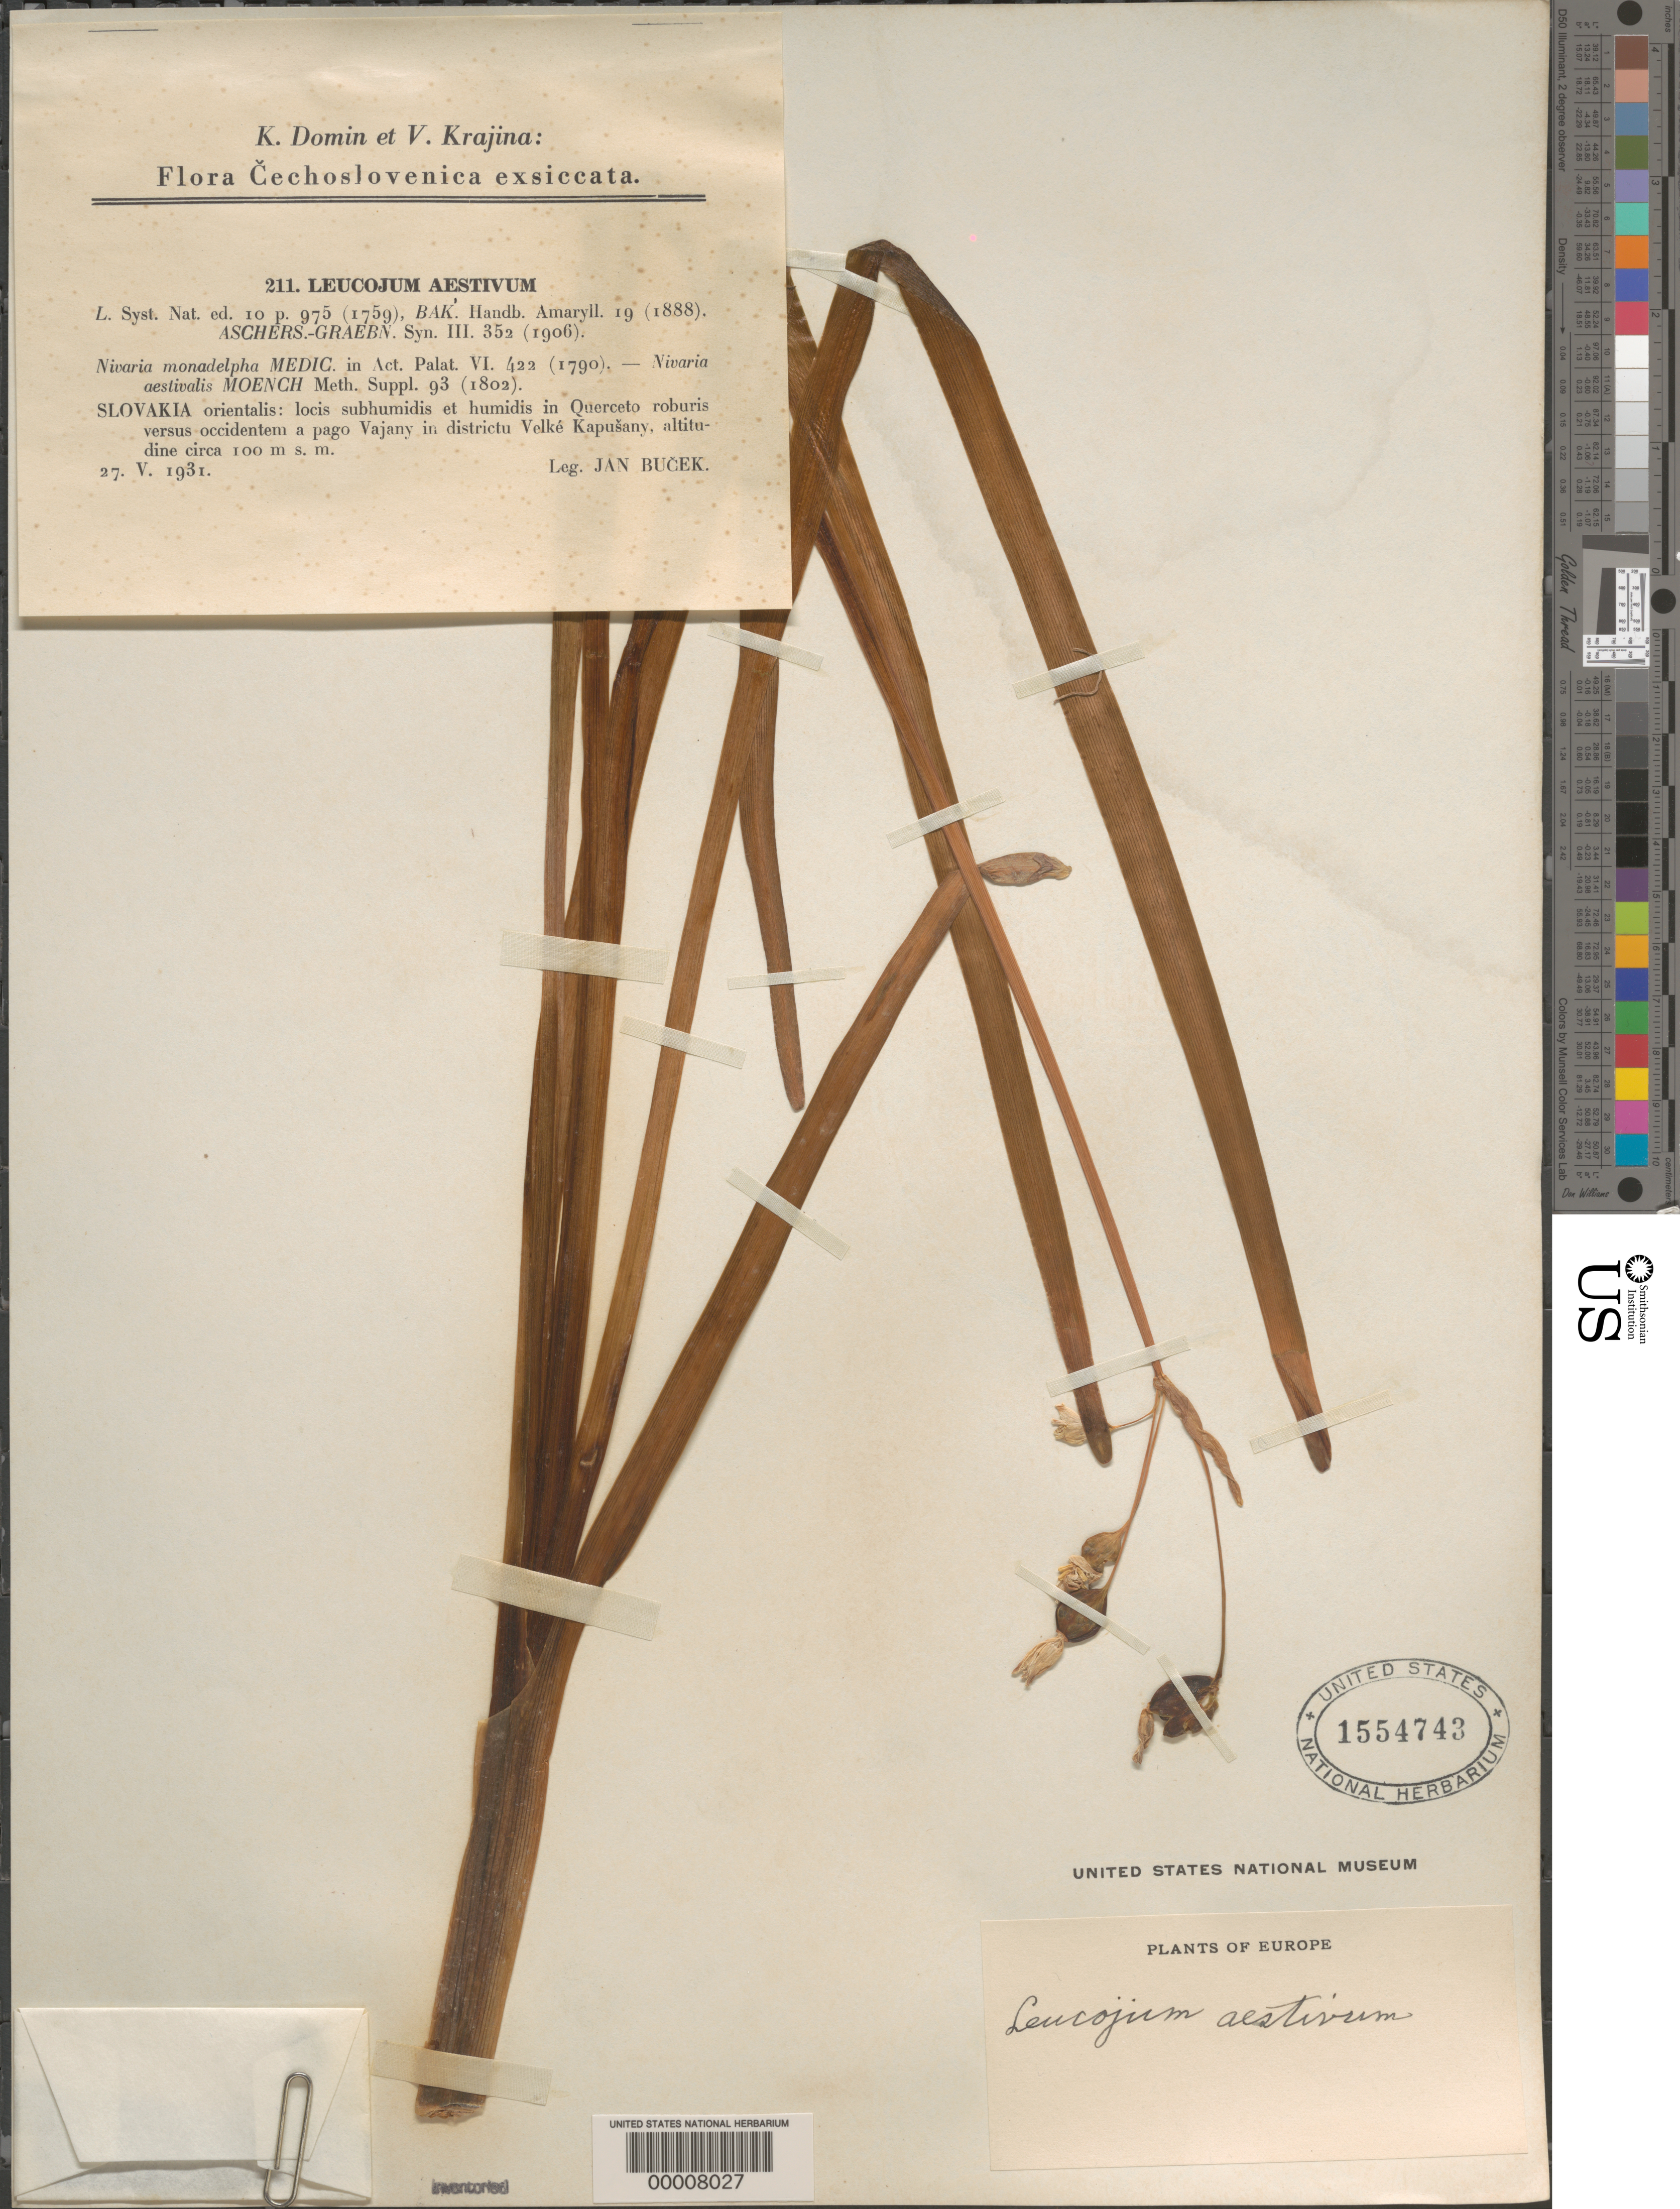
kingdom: Plantae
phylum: Tracheophyta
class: Liliopsida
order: Asparagales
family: Amaryllidaceae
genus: Leucojum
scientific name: Leucojum aestivum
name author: L.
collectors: J. Bucek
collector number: Czech. Exsicc. 211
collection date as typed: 27 May 1931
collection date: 1931-05-27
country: Slovakia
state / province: Slovenska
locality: Vajany, in Dist. Velke Kapusany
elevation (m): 100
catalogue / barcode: US 1554743